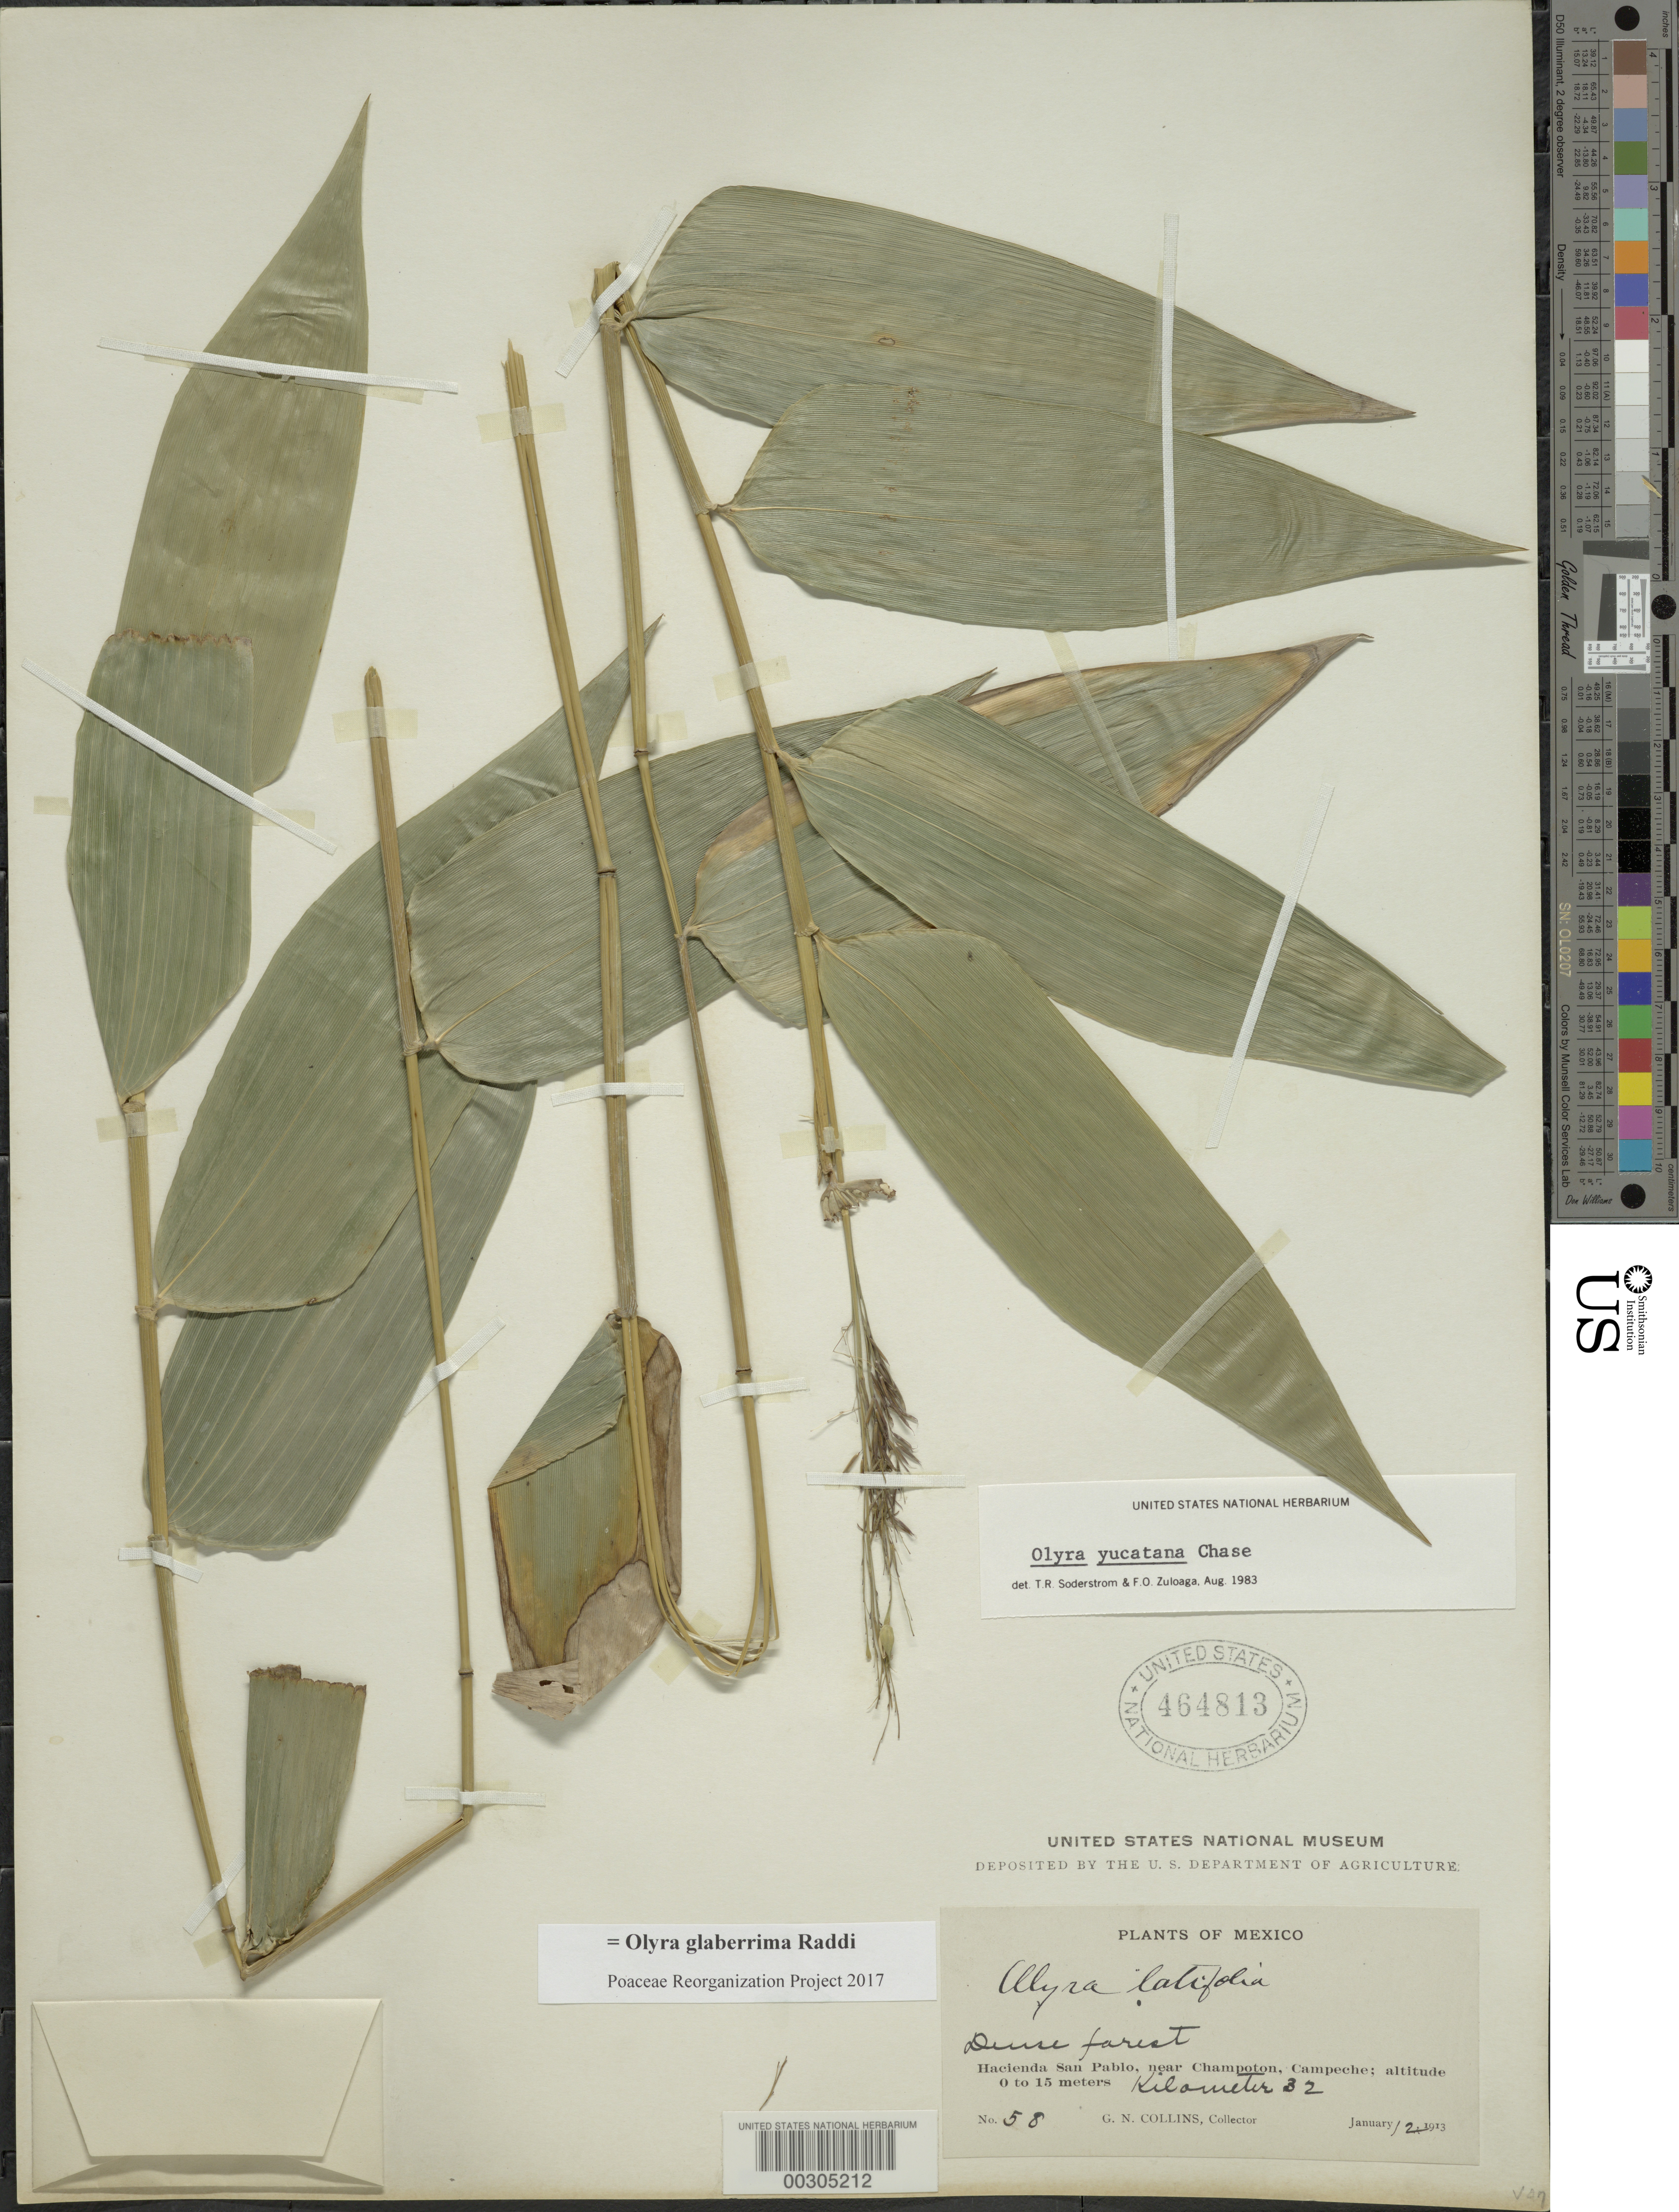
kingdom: Plantae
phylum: Tracheophyta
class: Liliopsida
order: Poales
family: Poaceae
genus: Olyra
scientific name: Olyra glaberrima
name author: Raddi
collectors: G. Collins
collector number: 58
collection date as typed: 12 Jan 1913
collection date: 1913-01-12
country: Mexico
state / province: Campeche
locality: Champoton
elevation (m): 0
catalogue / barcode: US 464813